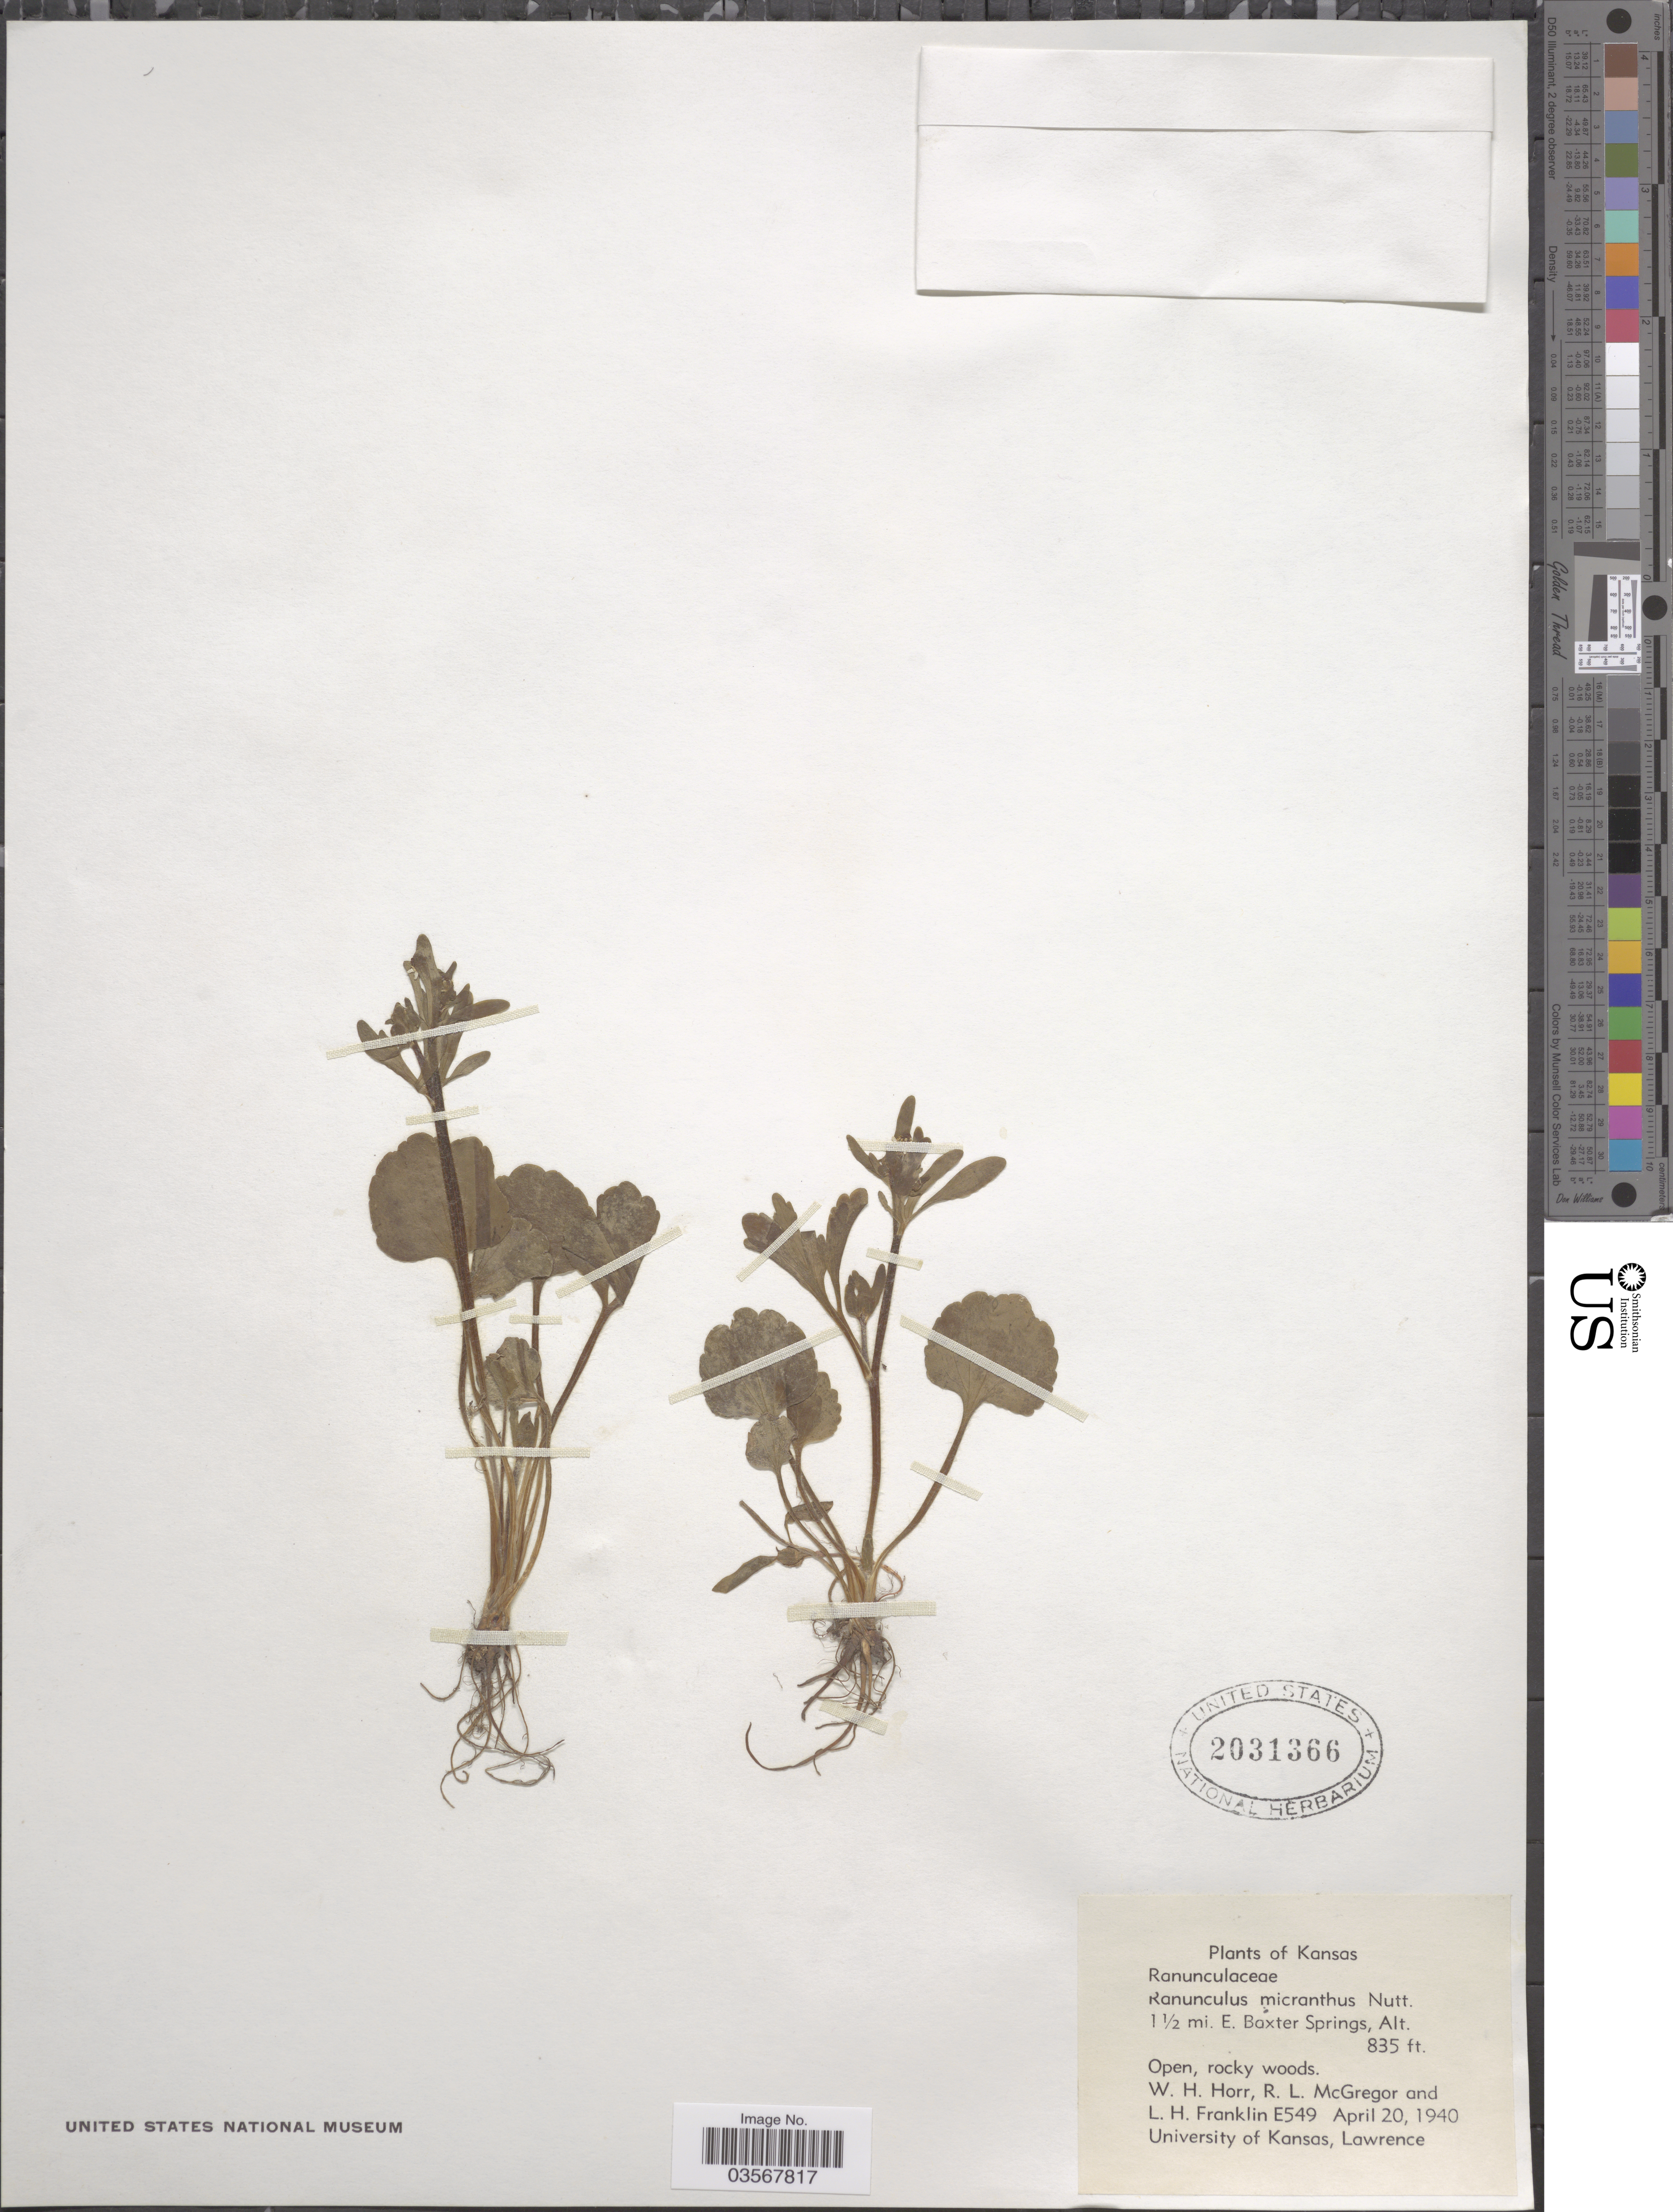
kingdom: Plantae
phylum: Tracheophyta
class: Magnoliopsida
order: Ranunculales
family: Ranunculaceae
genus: Ranunculus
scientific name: Ranunculus micranthus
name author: Nutt.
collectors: L. H. Franklin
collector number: E549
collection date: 1940-04-20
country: United States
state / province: Kansas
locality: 1½ mi. E. Baxter Springs.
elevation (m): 255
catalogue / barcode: US 2031366